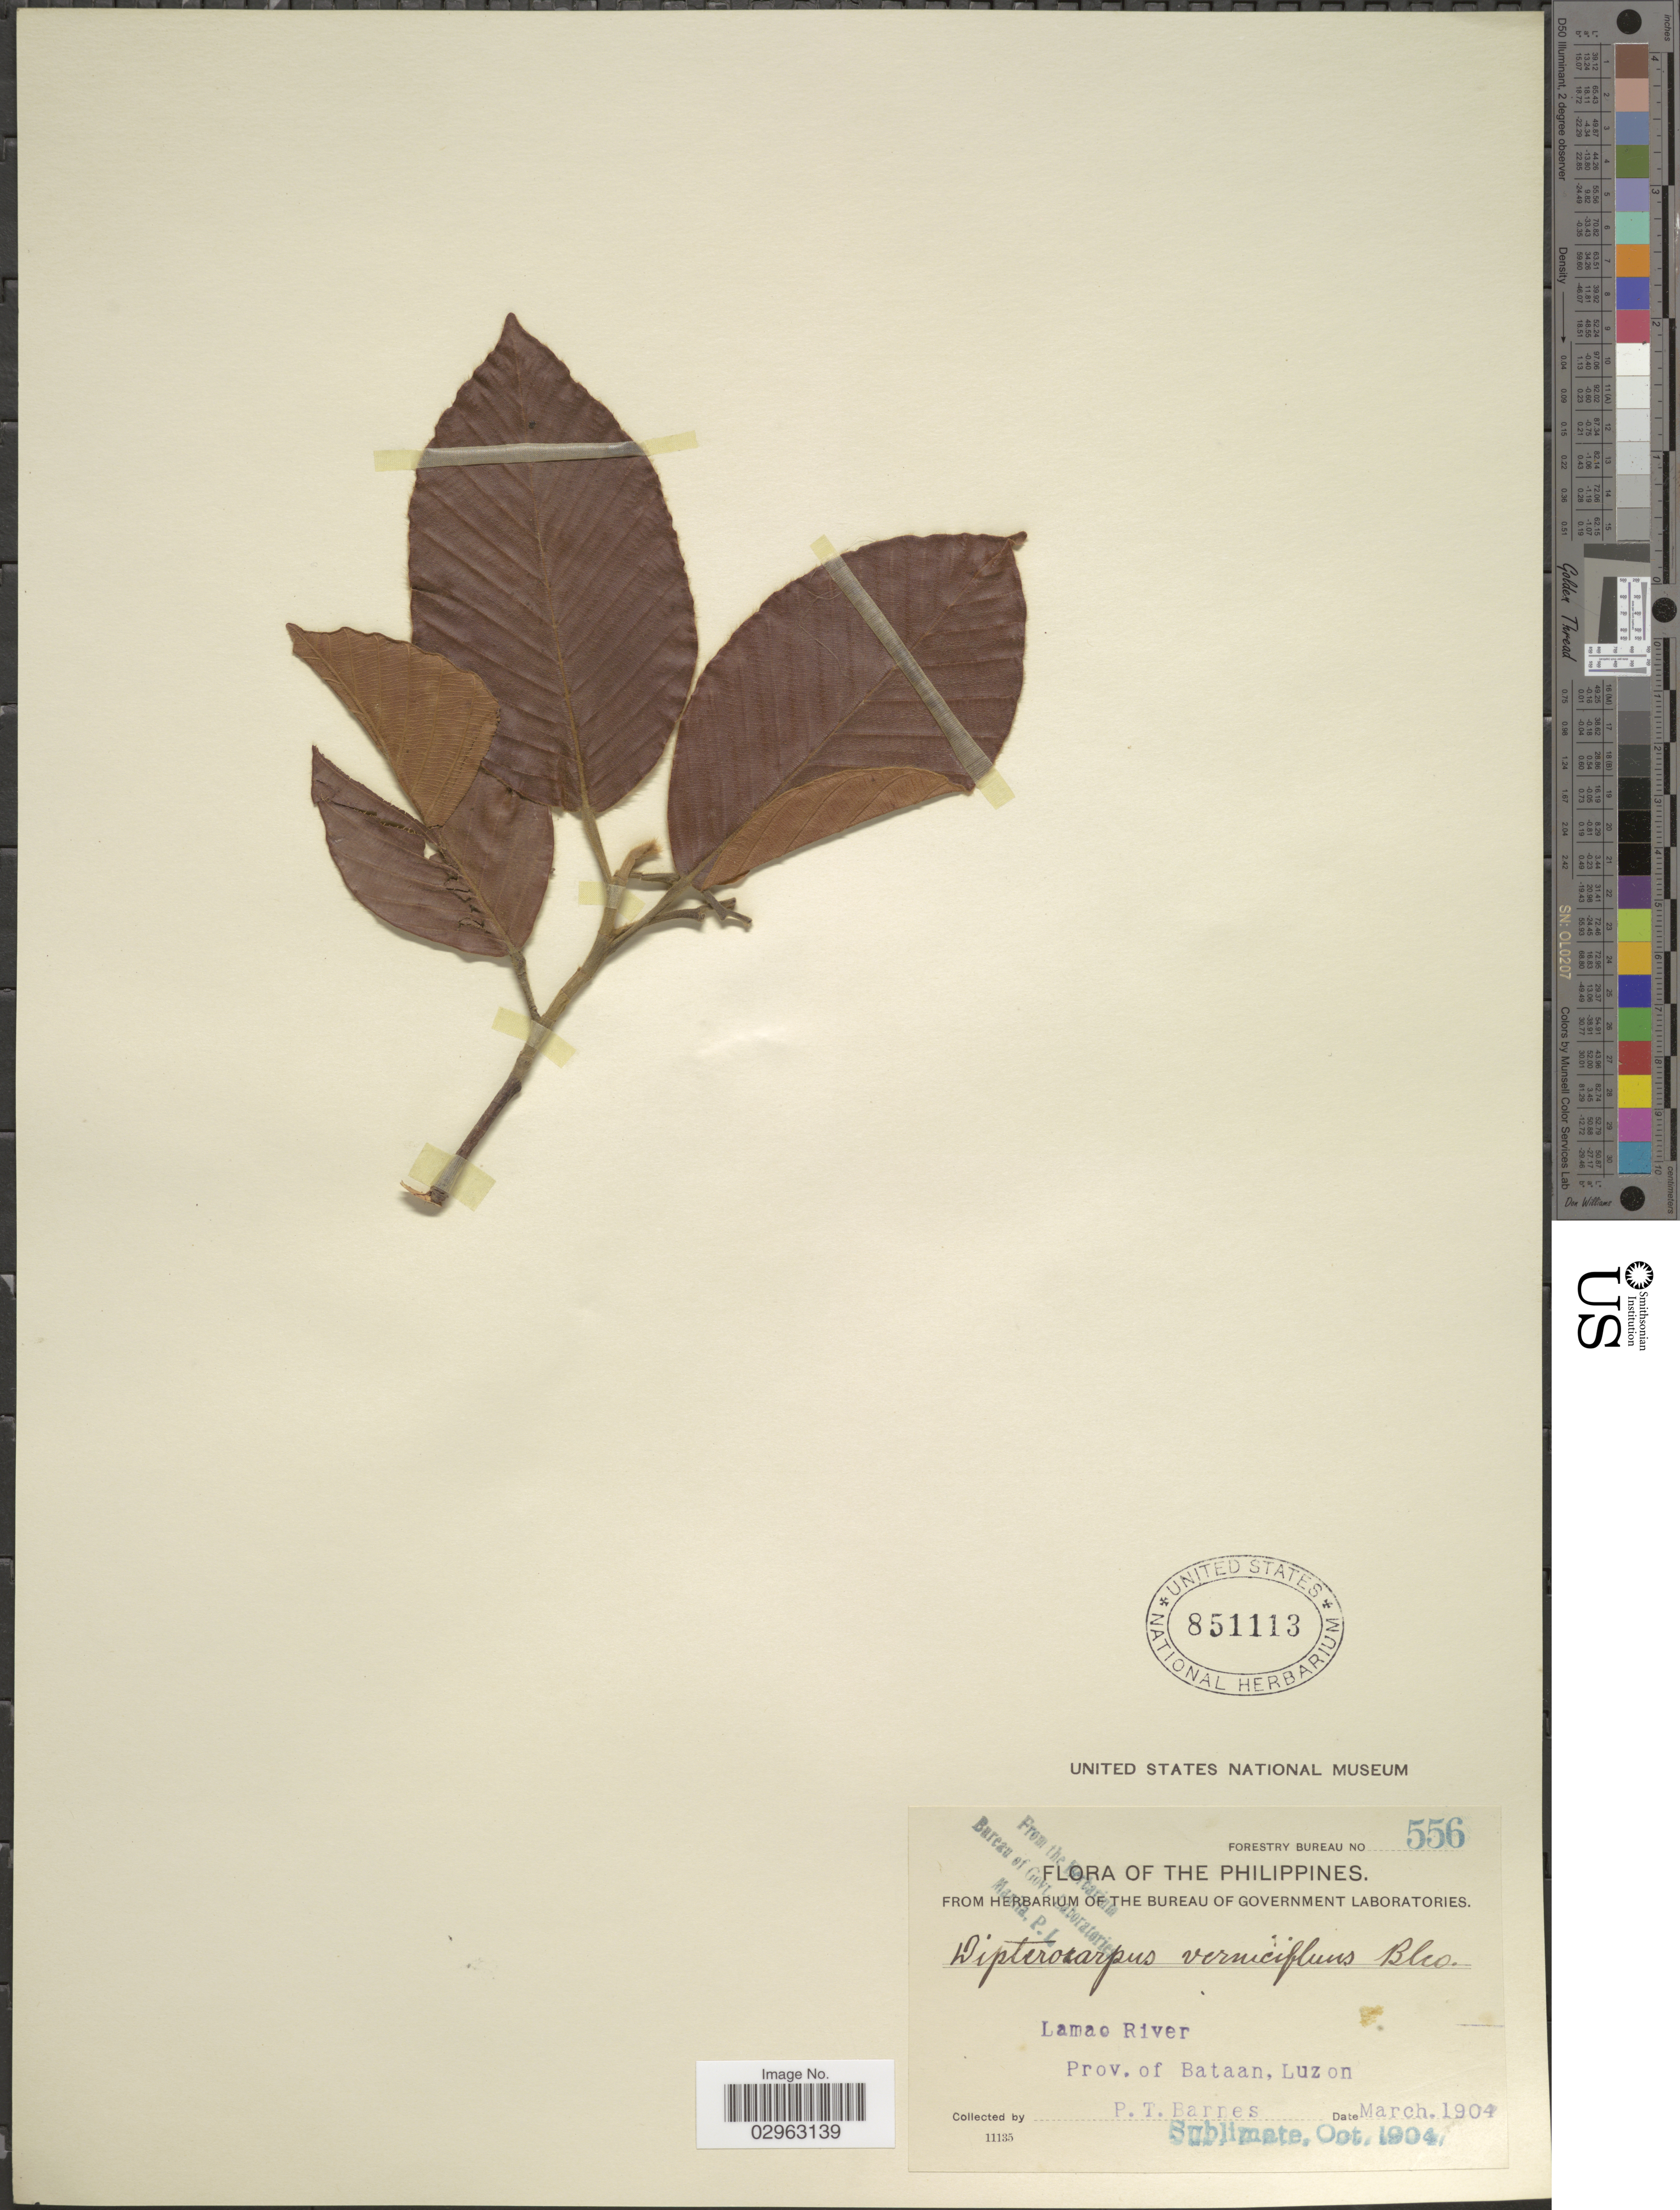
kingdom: Plantae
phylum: Tracheophyta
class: Magnoliopsida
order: Malvales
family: Dipterocarpaceae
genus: Dipterocarpus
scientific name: Dipterocarpus vernicifluus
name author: Blanco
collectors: P. Barnes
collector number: Forestry Bureau 556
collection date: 1904-03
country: Philippines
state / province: Central Luzon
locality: Lamao River, Prov. of Bataan, Luzon.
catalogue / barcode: US 851113